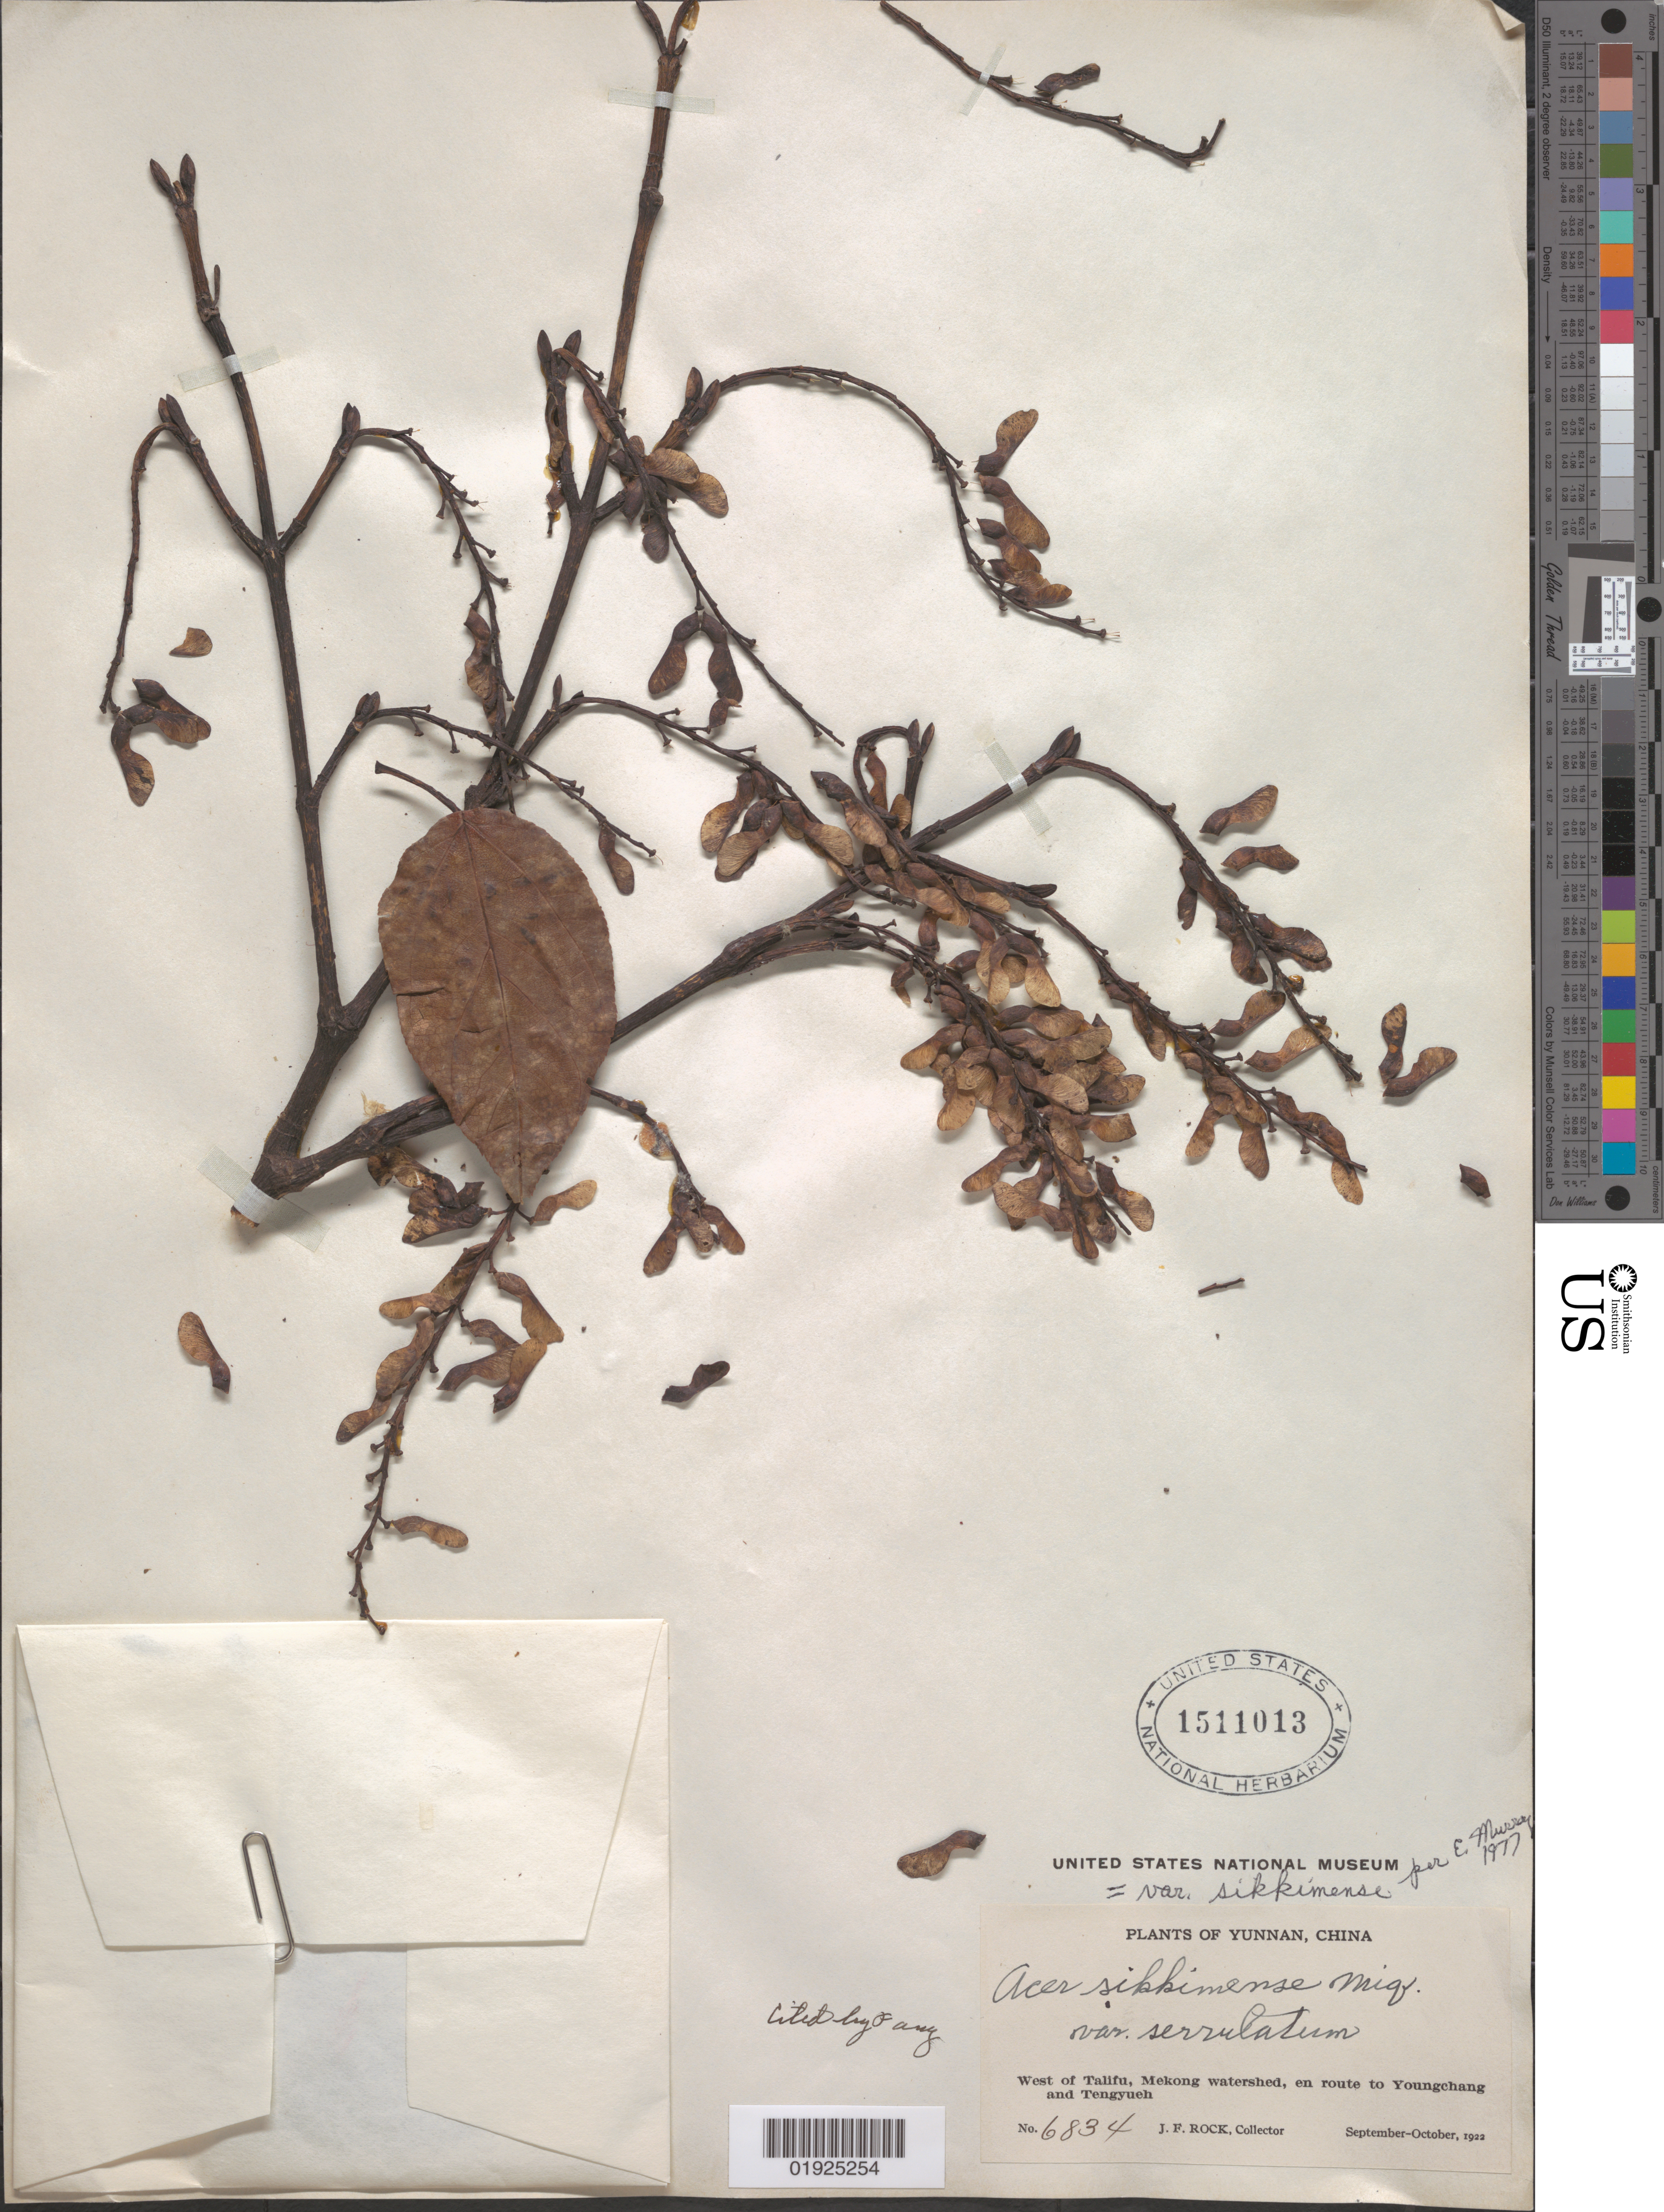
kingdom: Plantae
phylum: Tracheophyta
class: Magnoliopsida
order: Sapindales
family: Sapindaceae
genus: Acer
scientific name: Acer sikkimense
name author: Miq.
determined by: Murray, Edward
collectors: J. F. Rock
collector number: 6834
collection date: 1922-09/1922-10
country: China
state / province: Yunnan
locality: West of Talifu, Mekong watershed, en route to Youngchang and Tengyueh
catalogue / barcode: US 1511013